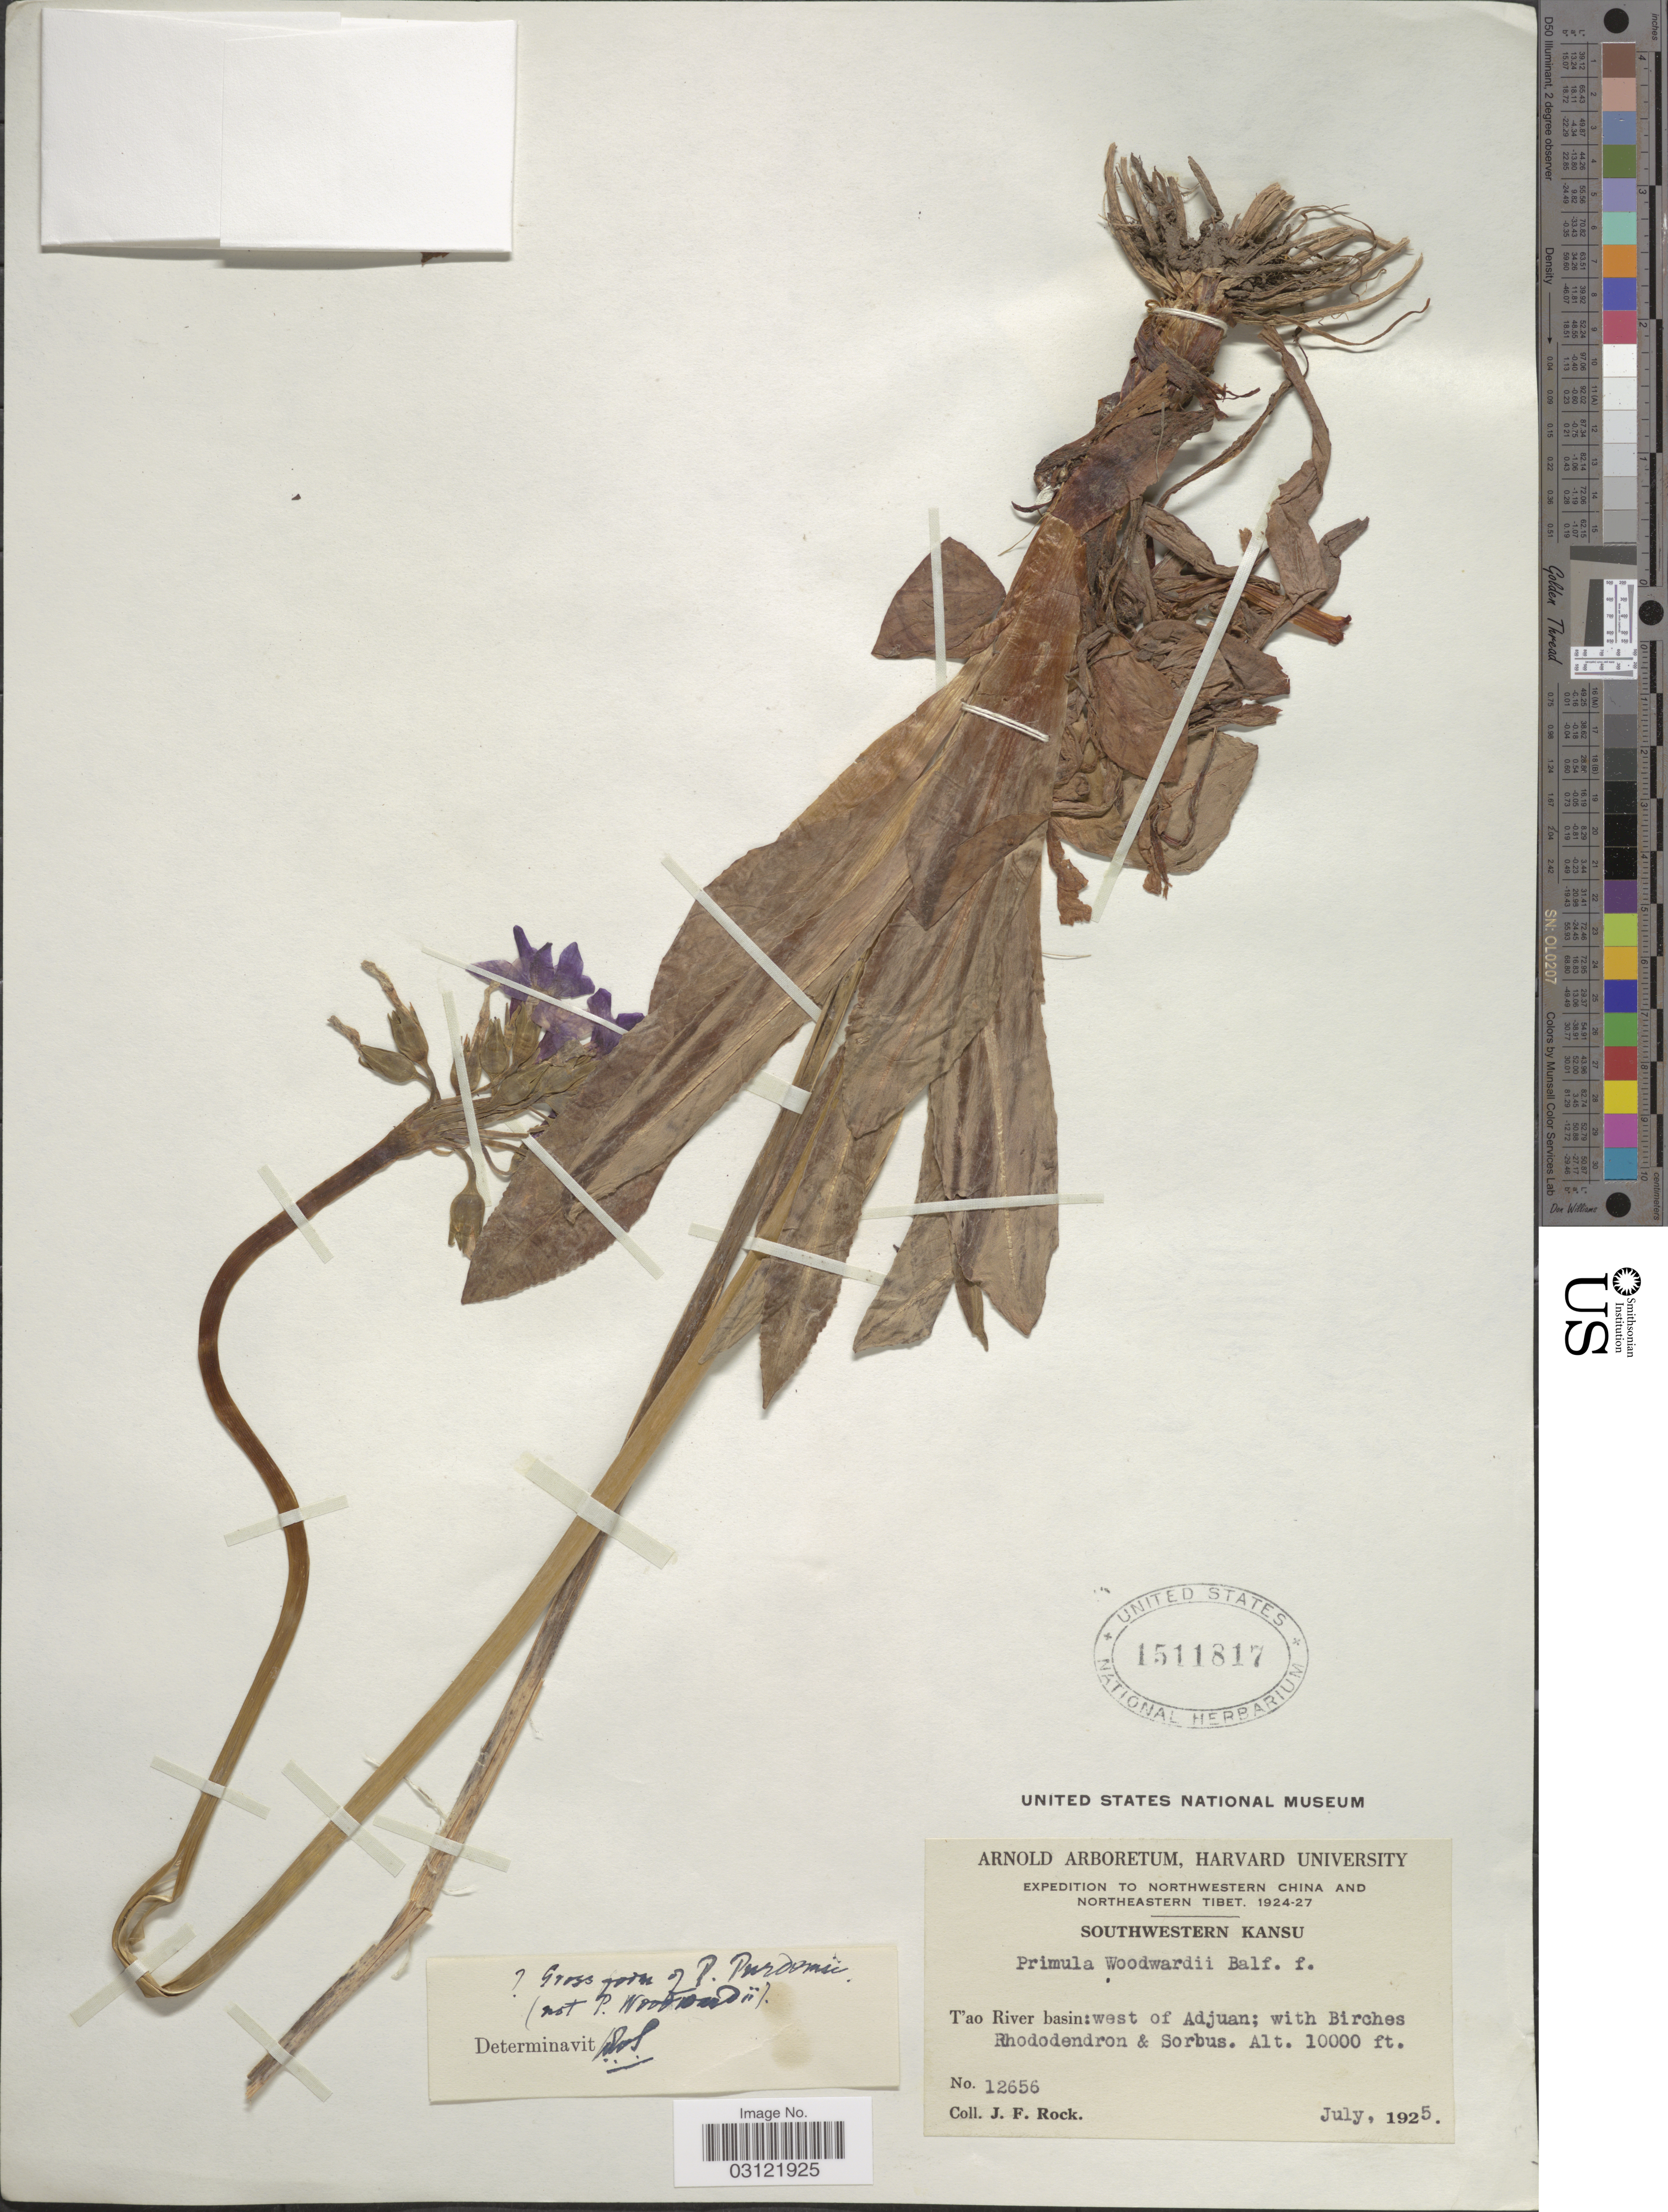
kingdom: Plantae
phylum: Tracheophyta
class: Magnoliopsida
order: Ericales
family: Primulaceae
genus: Primula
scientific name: Primula purdomii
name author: Craib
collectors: J. Rock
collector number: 12656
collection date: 1925-07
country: China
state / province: Gansu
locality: Southwestern Kansu. T'ao River basin: west of Adjuan.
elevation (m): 3048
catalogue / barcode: US 1511817